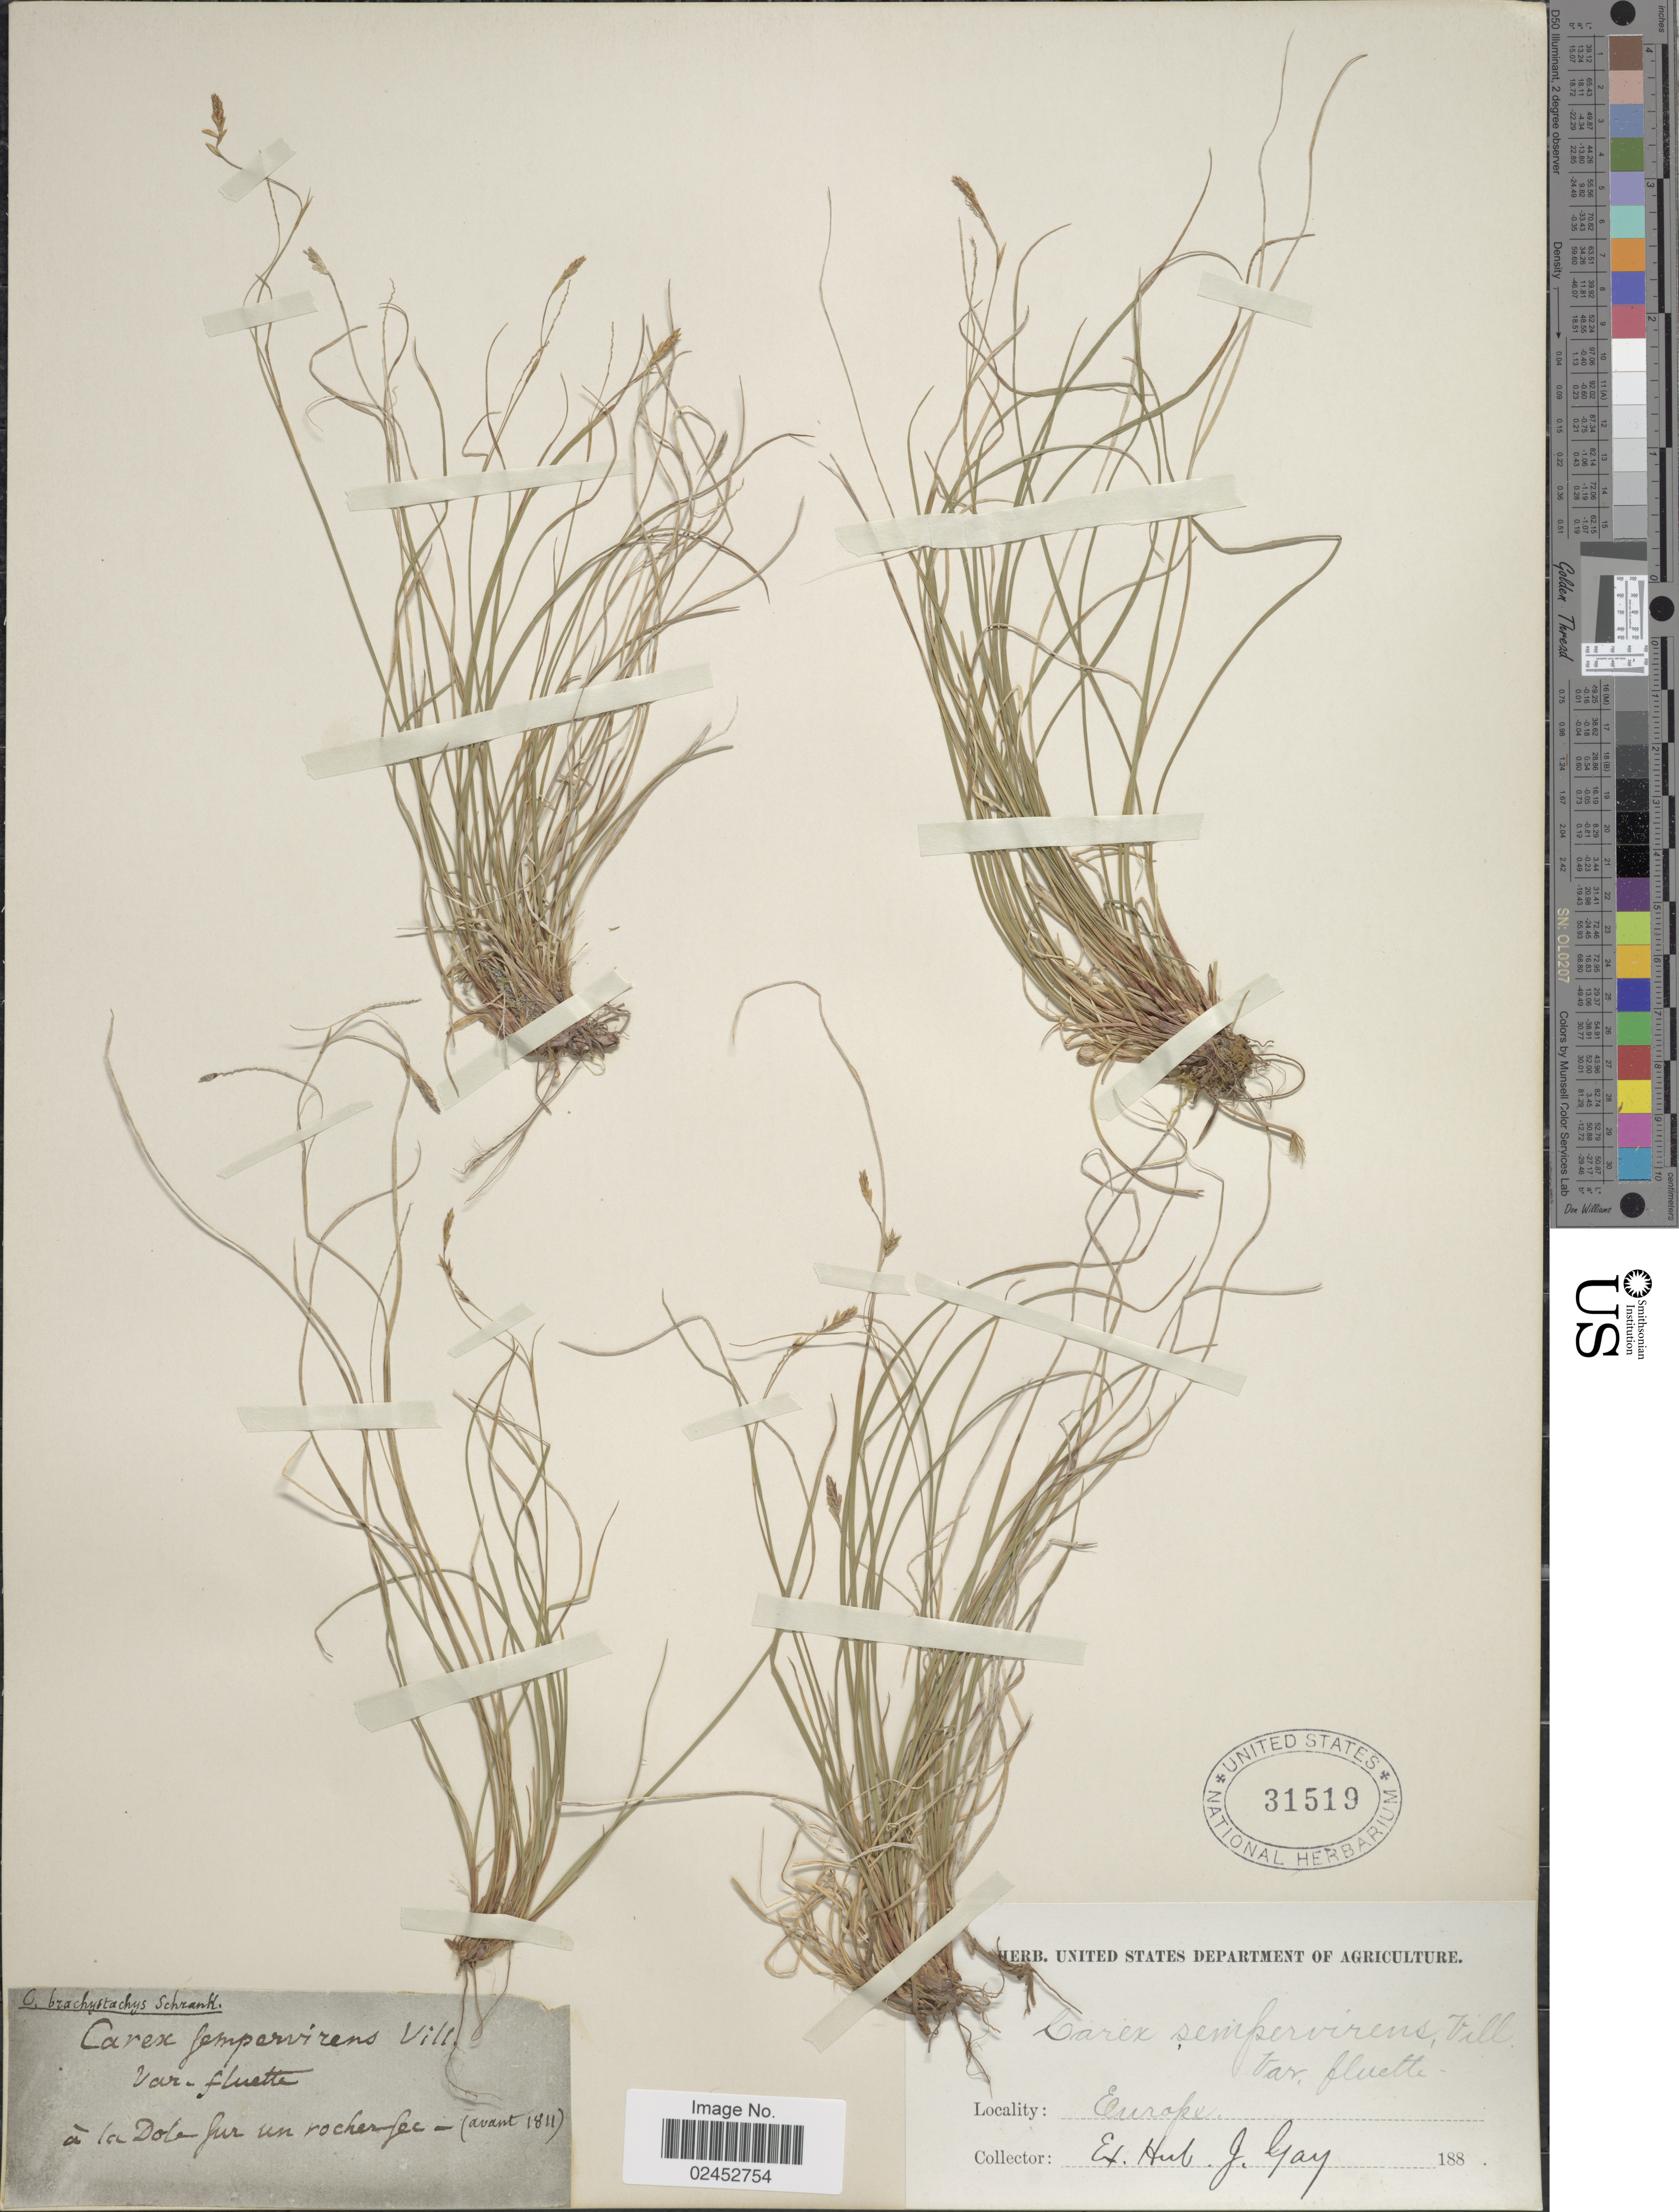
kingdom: Plantae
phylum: Tracheophyta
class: Liliopsida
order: Poales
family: Cyperaceae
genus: Carex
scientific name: Carex sempervirens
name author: Vill.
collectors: ex herb. J. Gay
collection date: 1811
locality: A la Dota dur un rocherfec [interpreted]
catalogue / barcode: US 31519